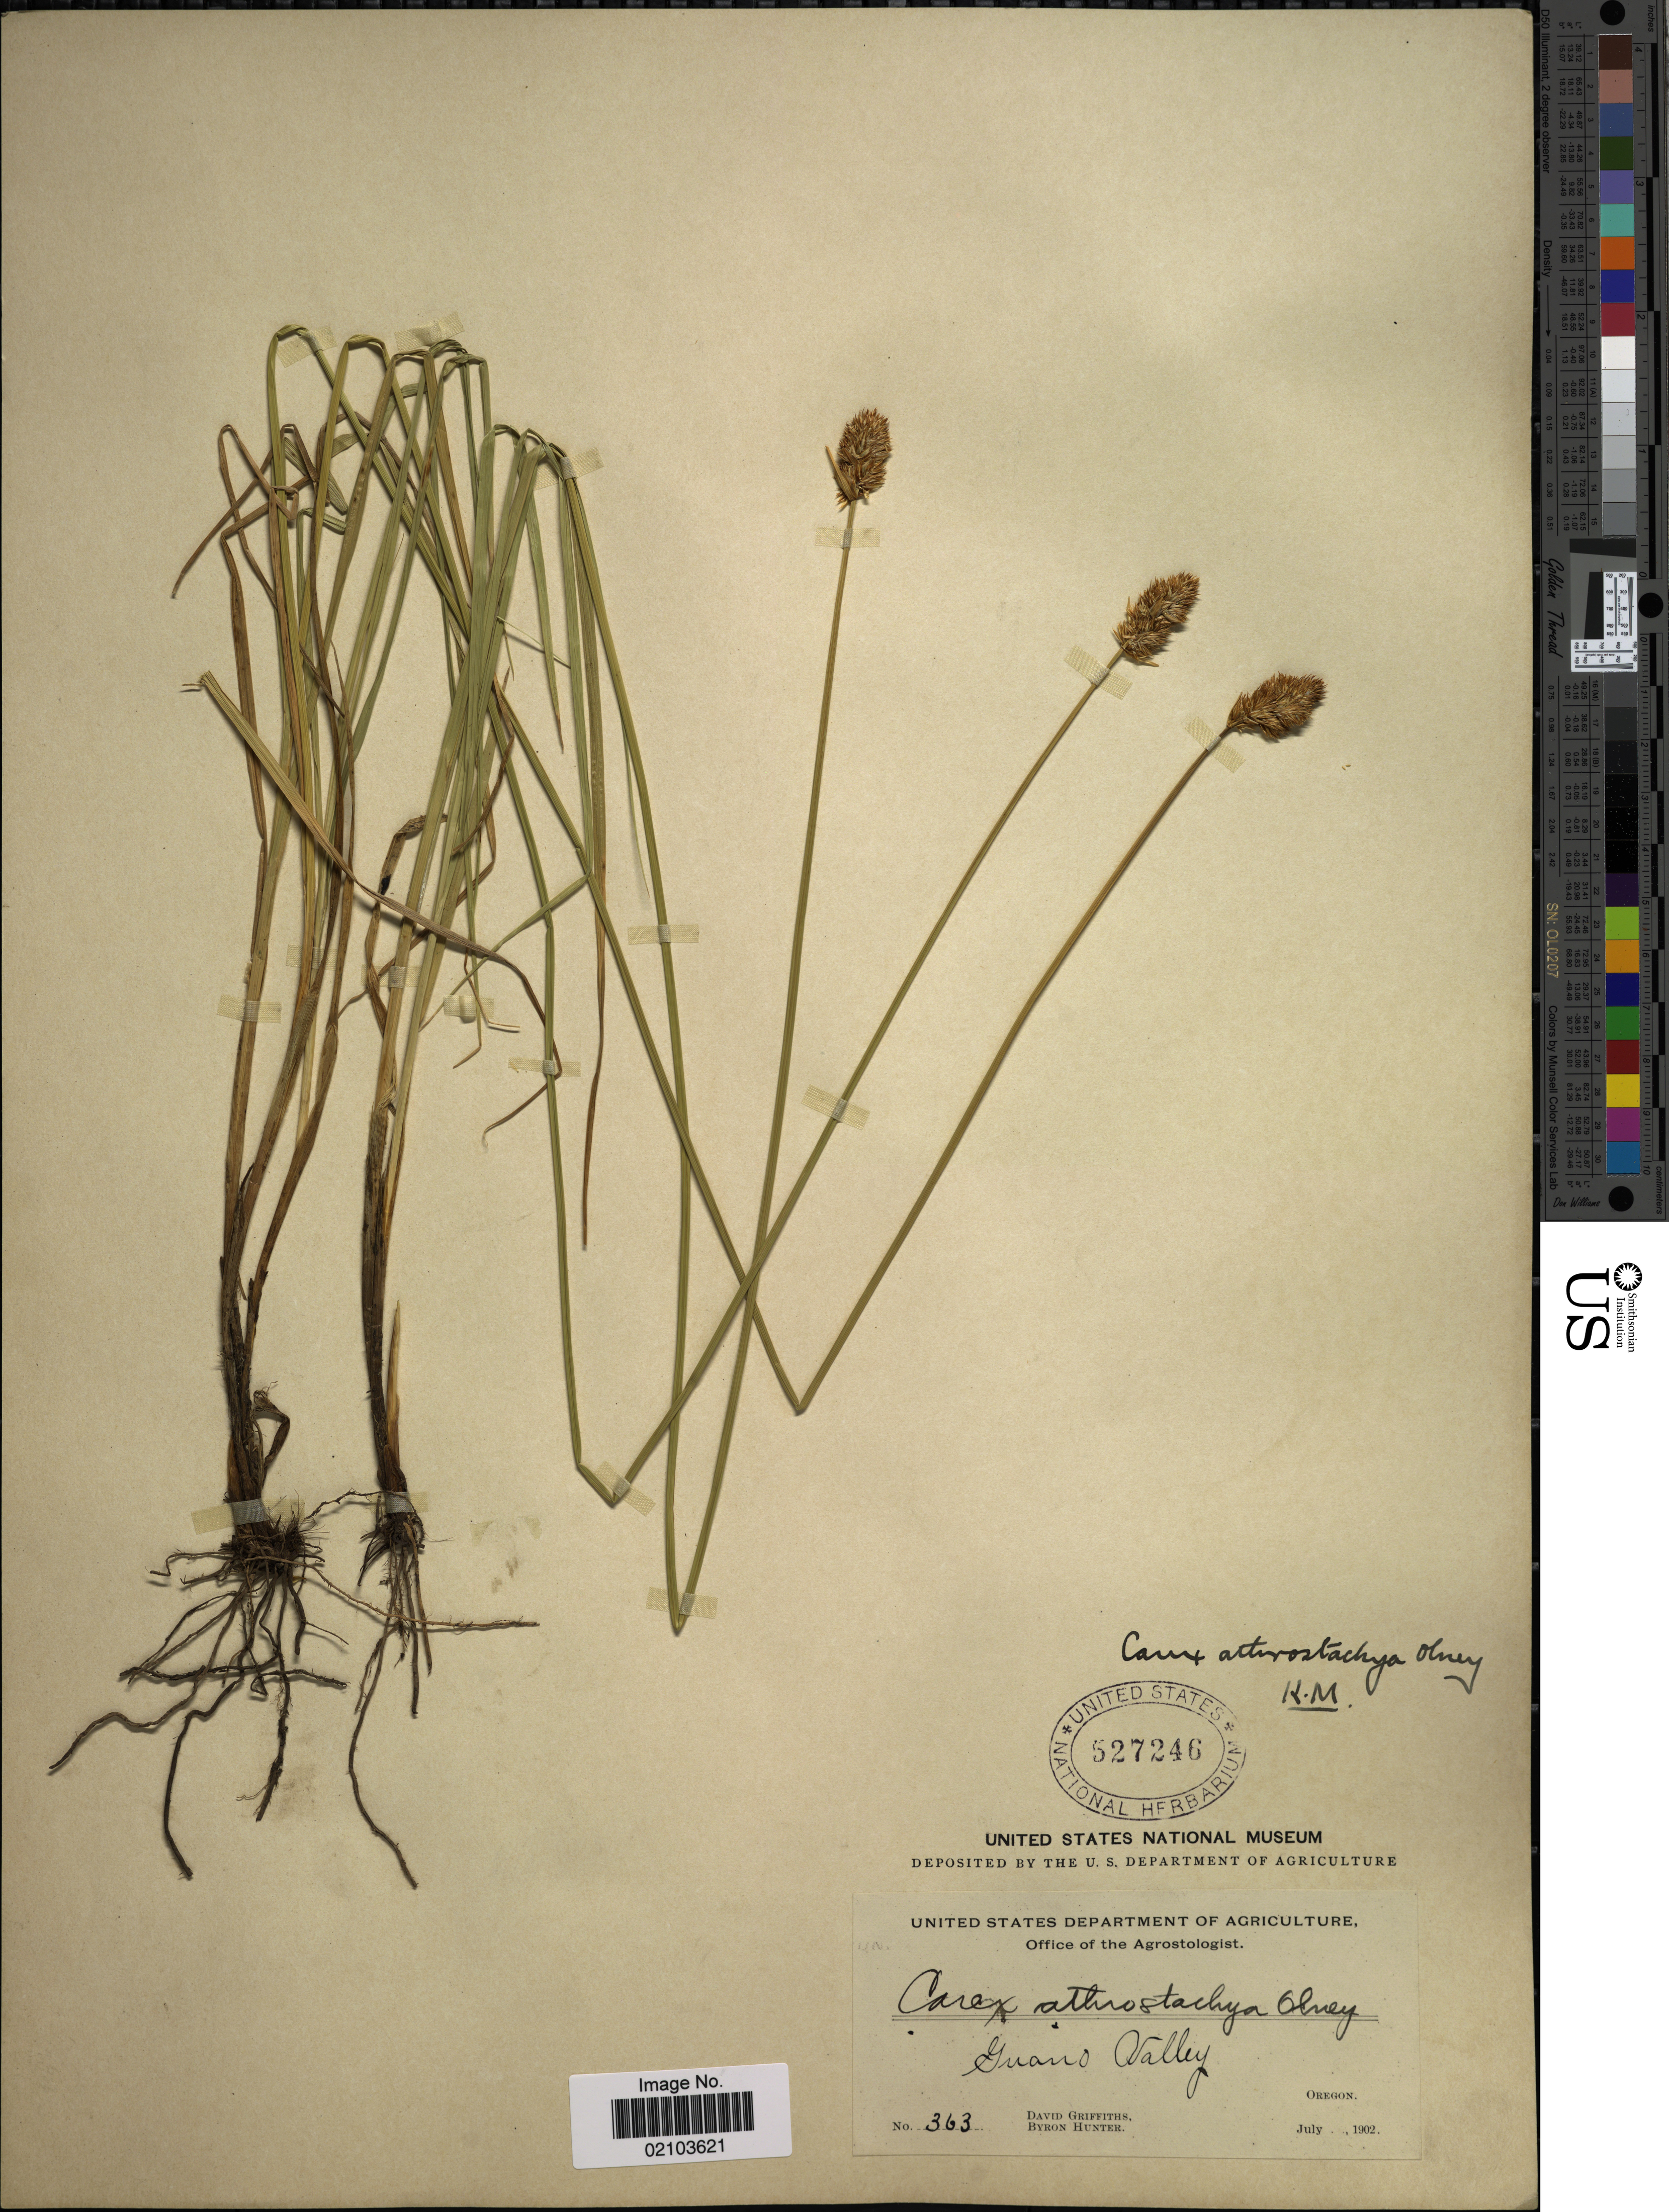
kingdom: Plantae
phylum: Tracheophyta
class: Liliopsida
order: Poales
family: Cyperaceae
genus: Carex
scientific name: Carex athrostachya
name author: Olney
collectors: D. Griffiths & B. Hunter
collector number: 363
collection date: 1902-07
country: United States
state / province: Oregon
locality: Guano Valley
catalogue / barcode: US 527246